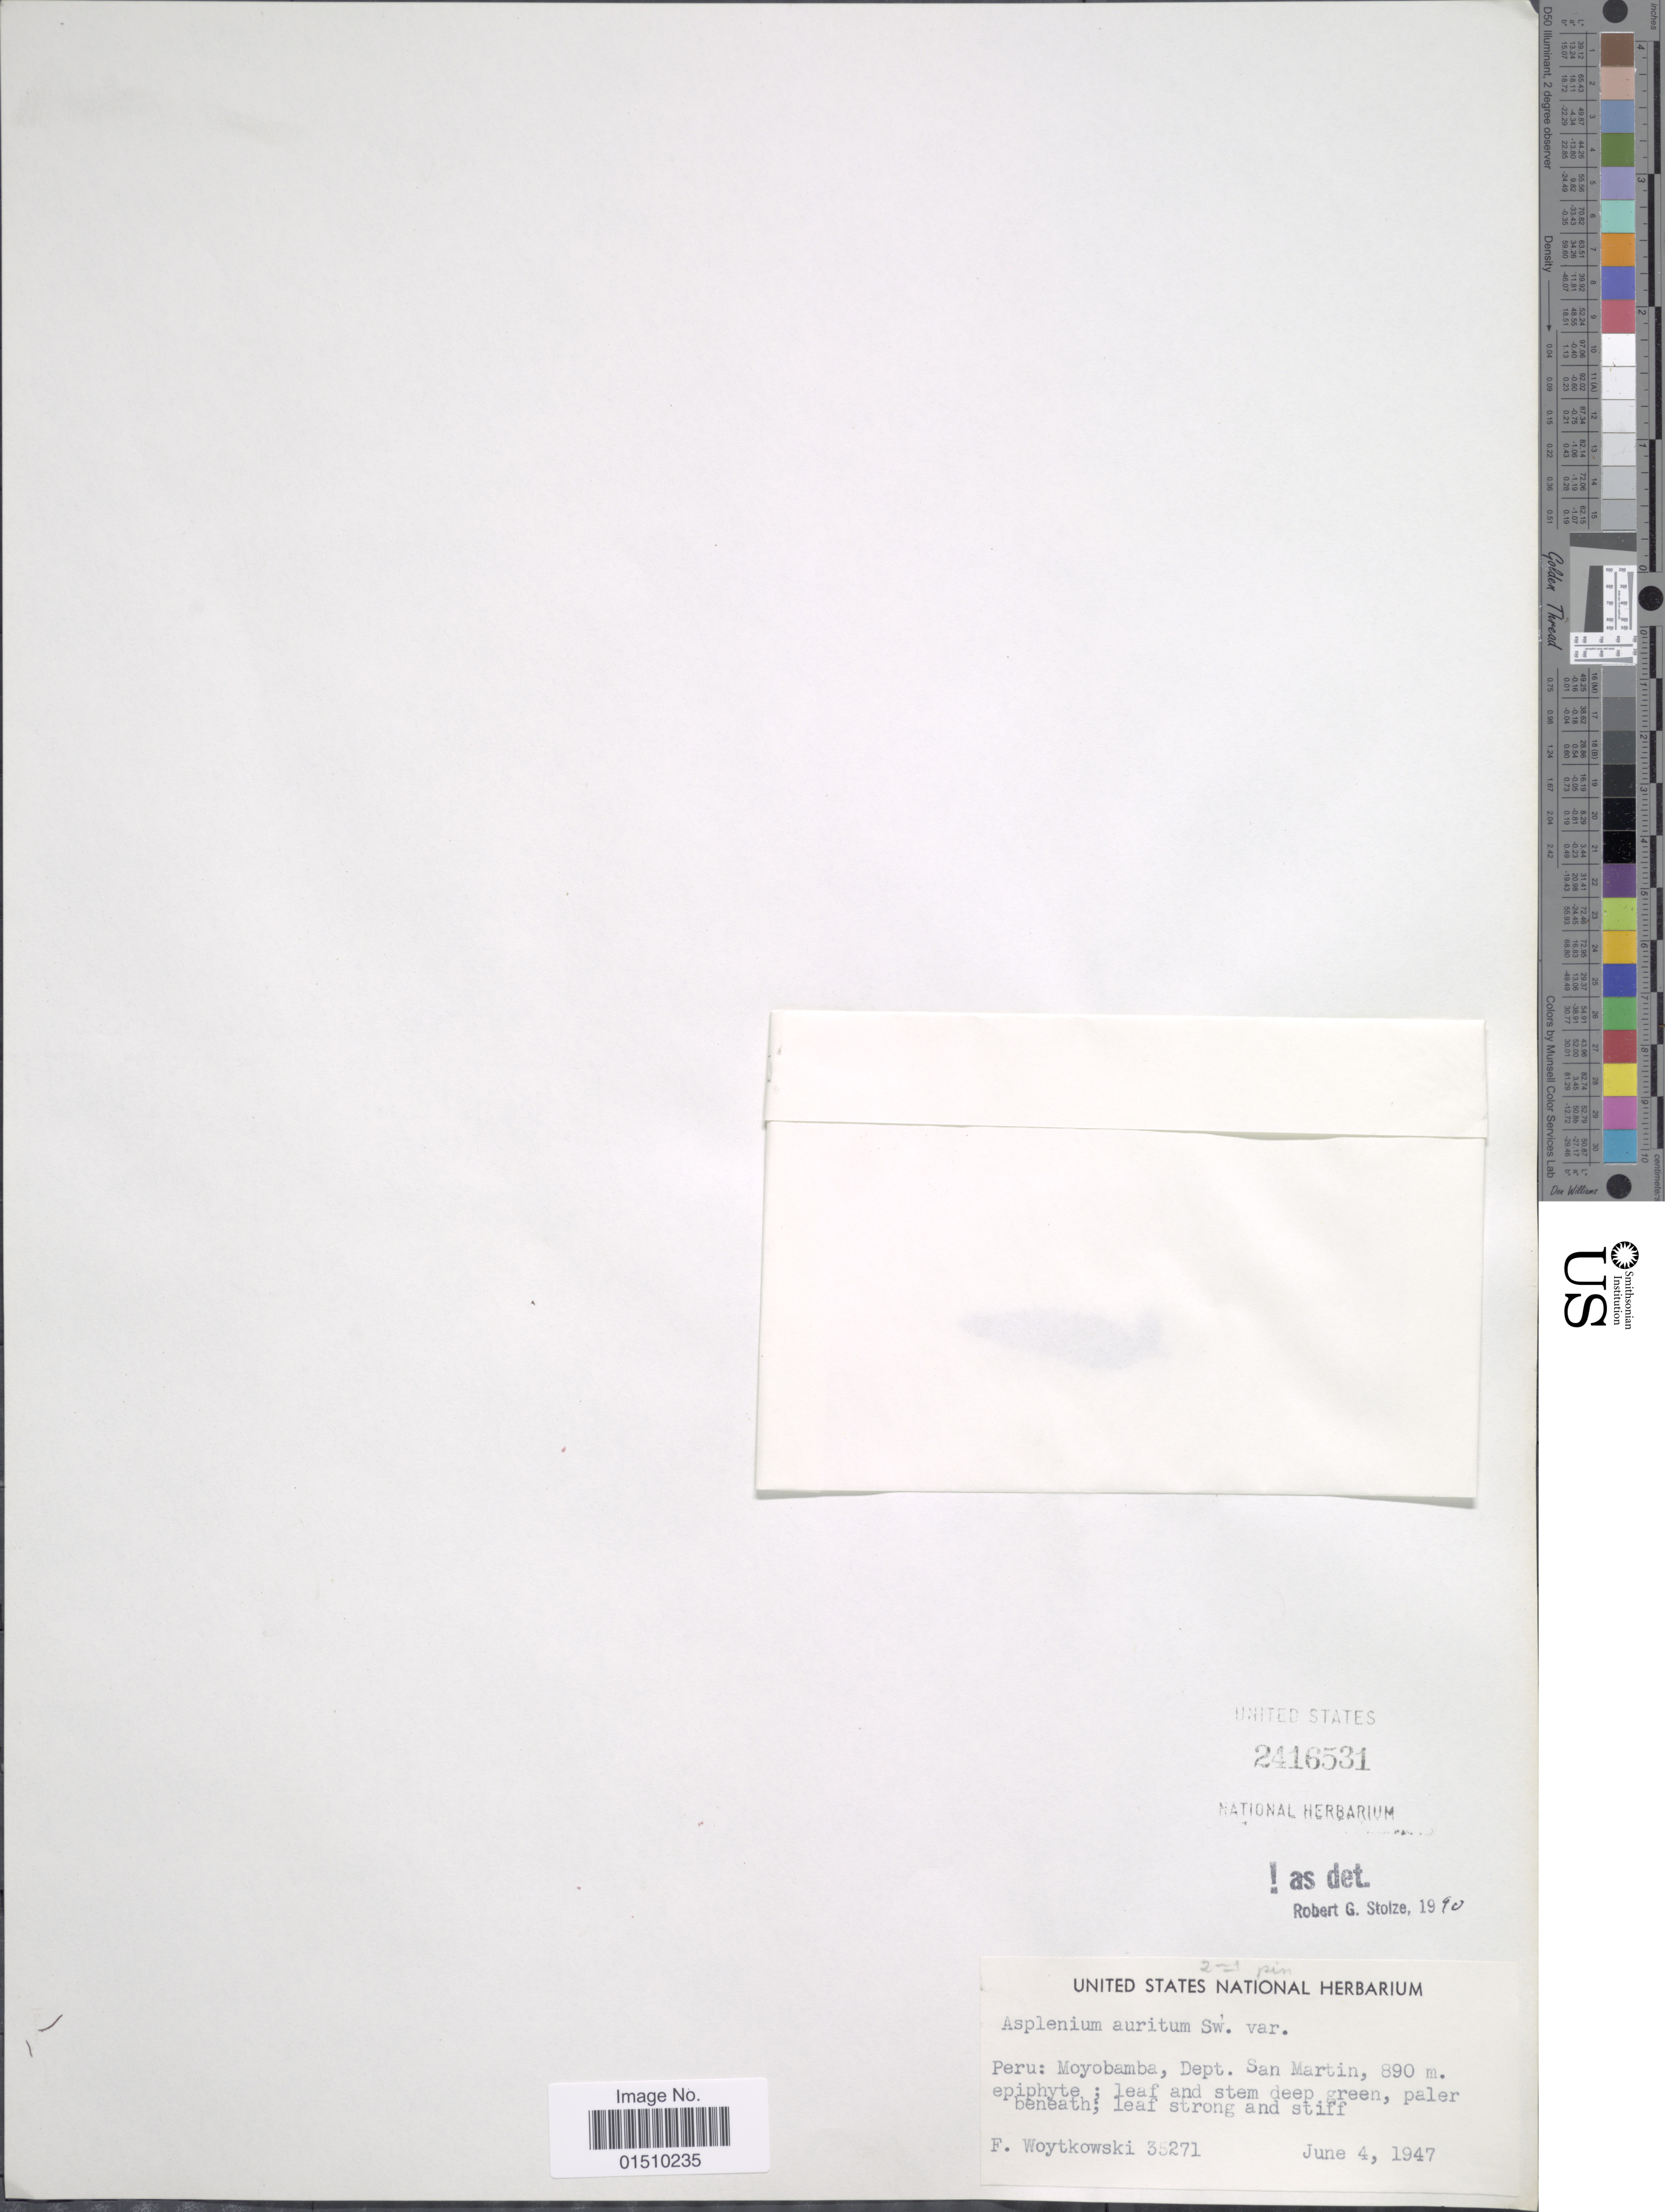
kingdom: Plantae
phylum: Tracheophyta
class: Polypodiopsida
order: Polypodiales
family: Aspleniaceae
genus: Asplenium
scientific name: Asplenium auritum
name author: Sw.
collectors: F. Woytkowski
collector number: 35271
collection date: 1947-06-04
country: Peru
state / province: San Martín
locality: Peru, Moyobamba, Dept. San Martin.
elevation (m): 890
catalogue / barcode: US 2416531